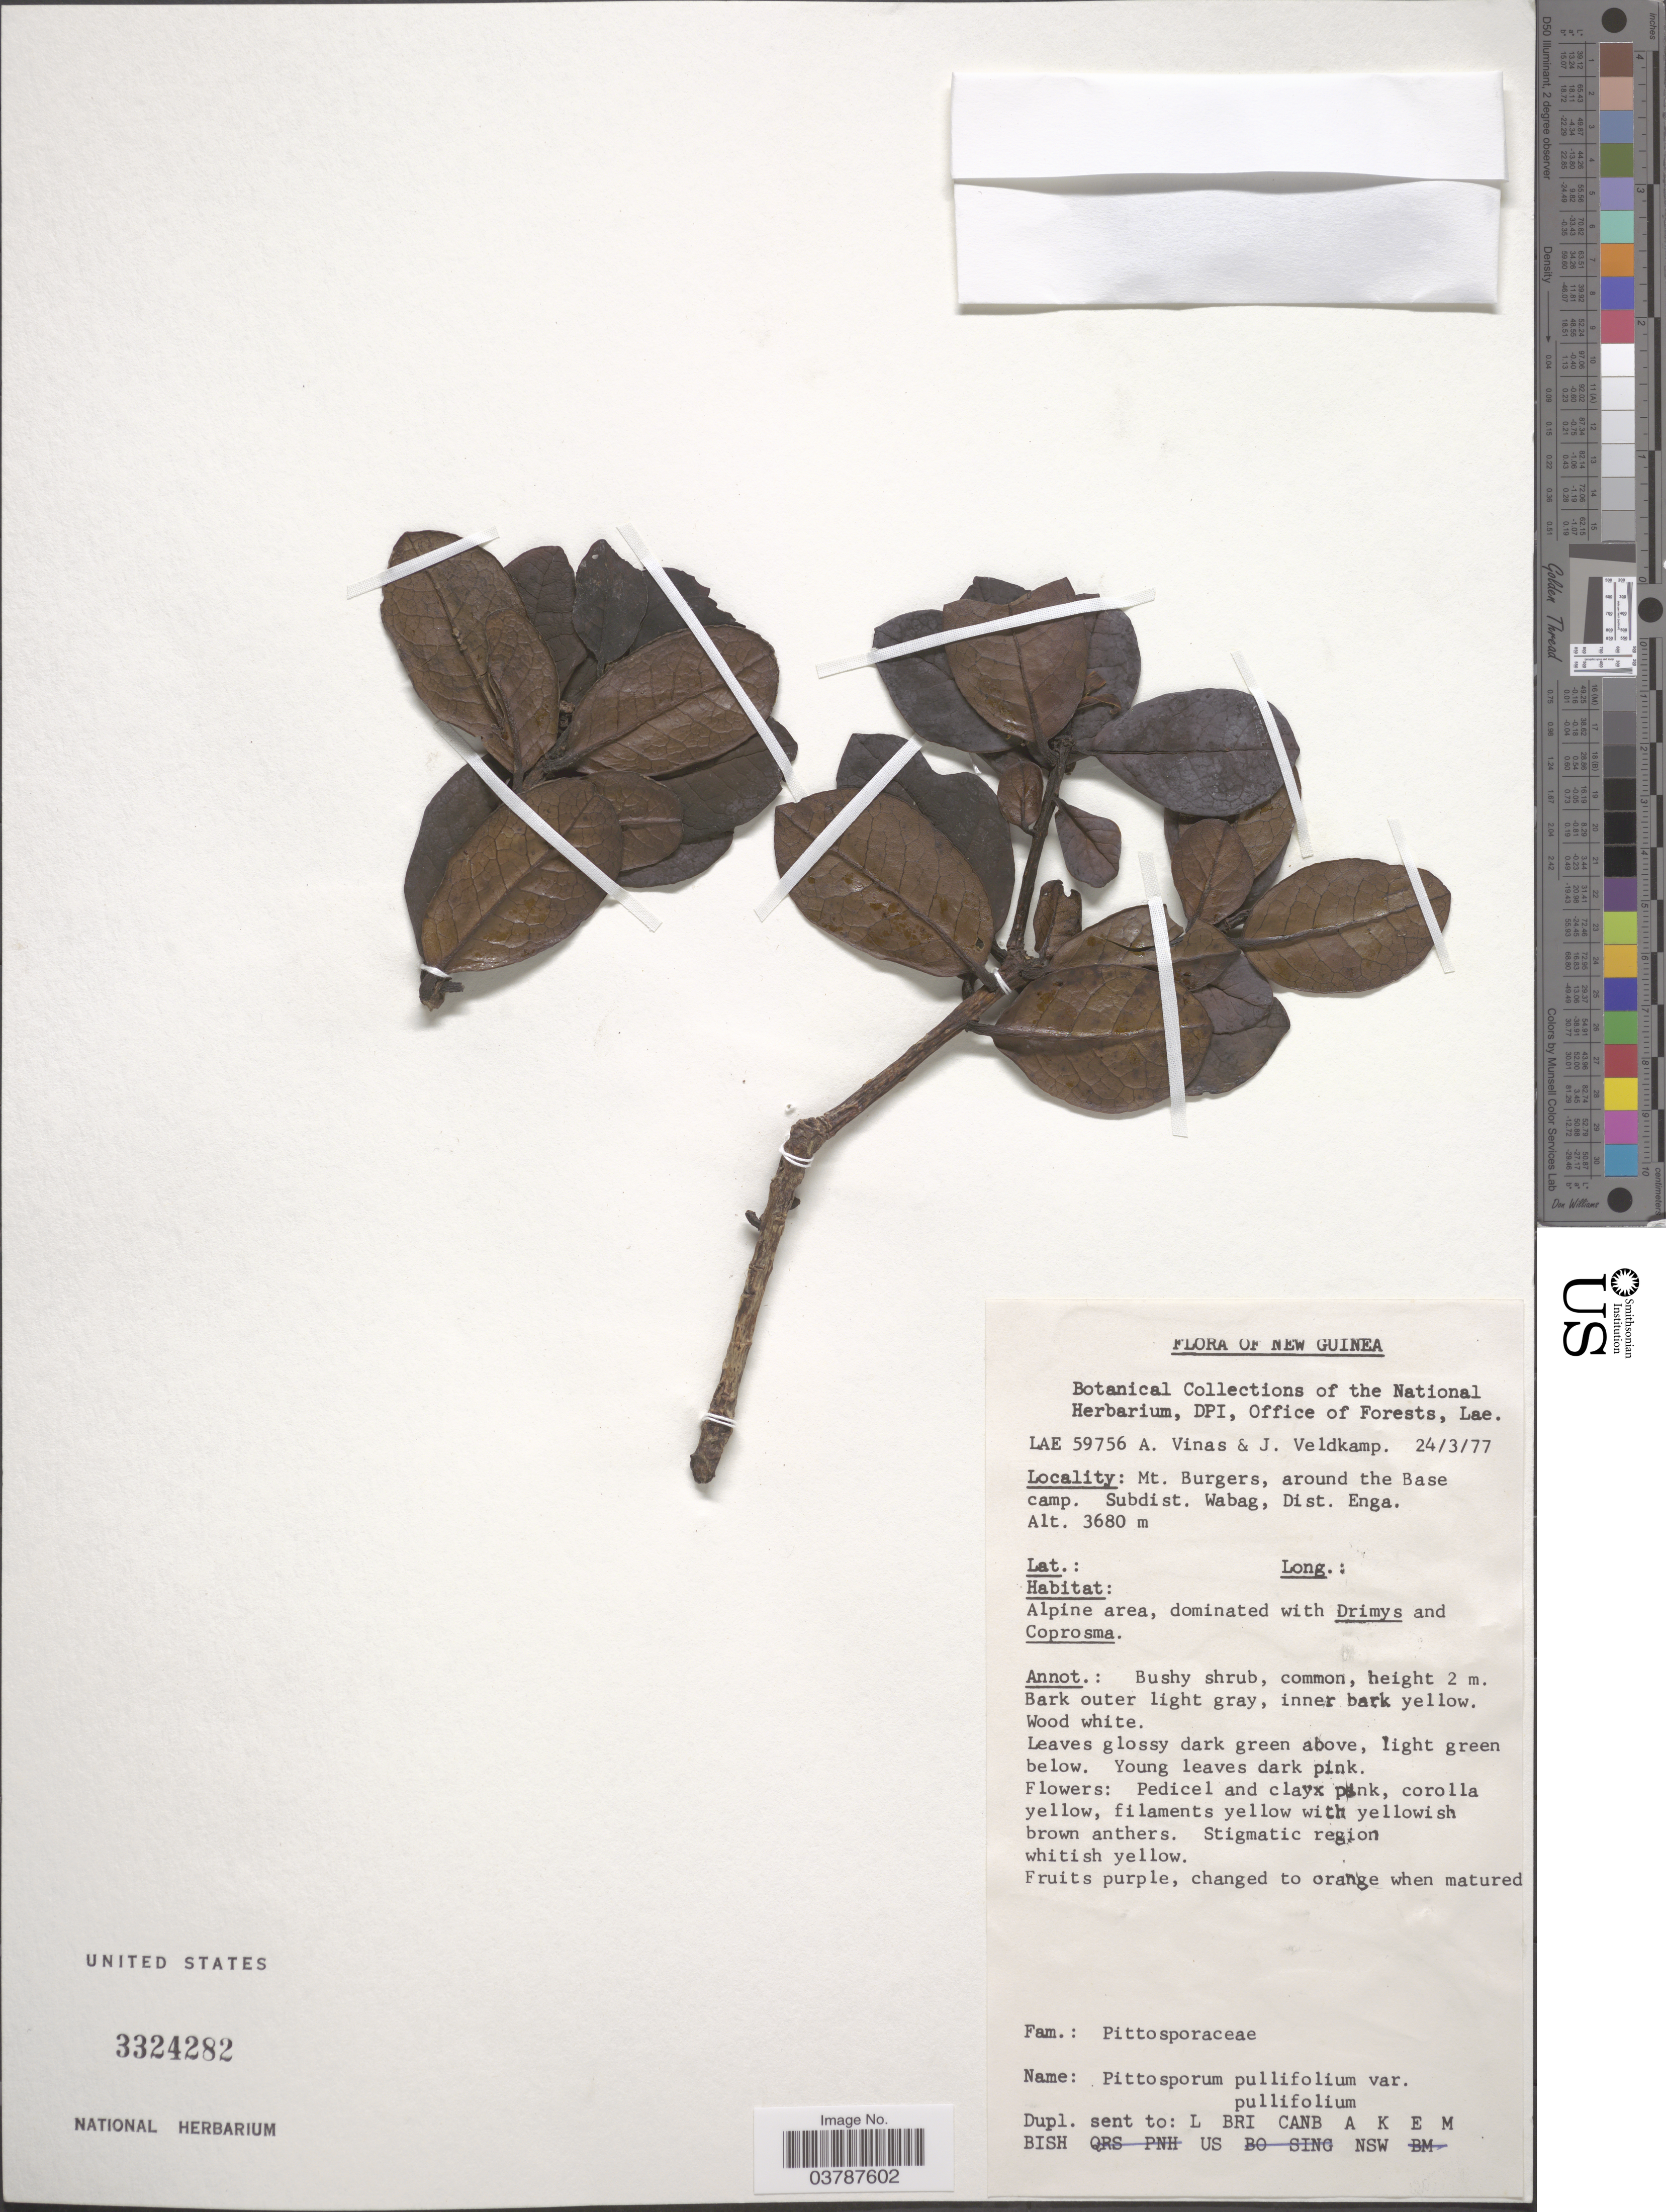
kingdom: Plantae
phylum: Tracheophyta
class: Magnoliopsida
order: Apiales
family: Pittosporaceae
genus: Pittosporum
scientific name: Pittosporum pullifolium subsp. pullifolium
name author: Burkill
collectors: A. Vinas & J. F. Veldkamp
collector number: LAE 59756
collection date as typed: Transcribed d/m/y: 24/3/77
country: Papua New Guinea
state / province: Enga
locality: New Guinea. Mt. Burgers, around the Base camp. Subdist. Wabag, Dist. Enga.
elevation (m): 3680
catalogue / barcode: US 3324282